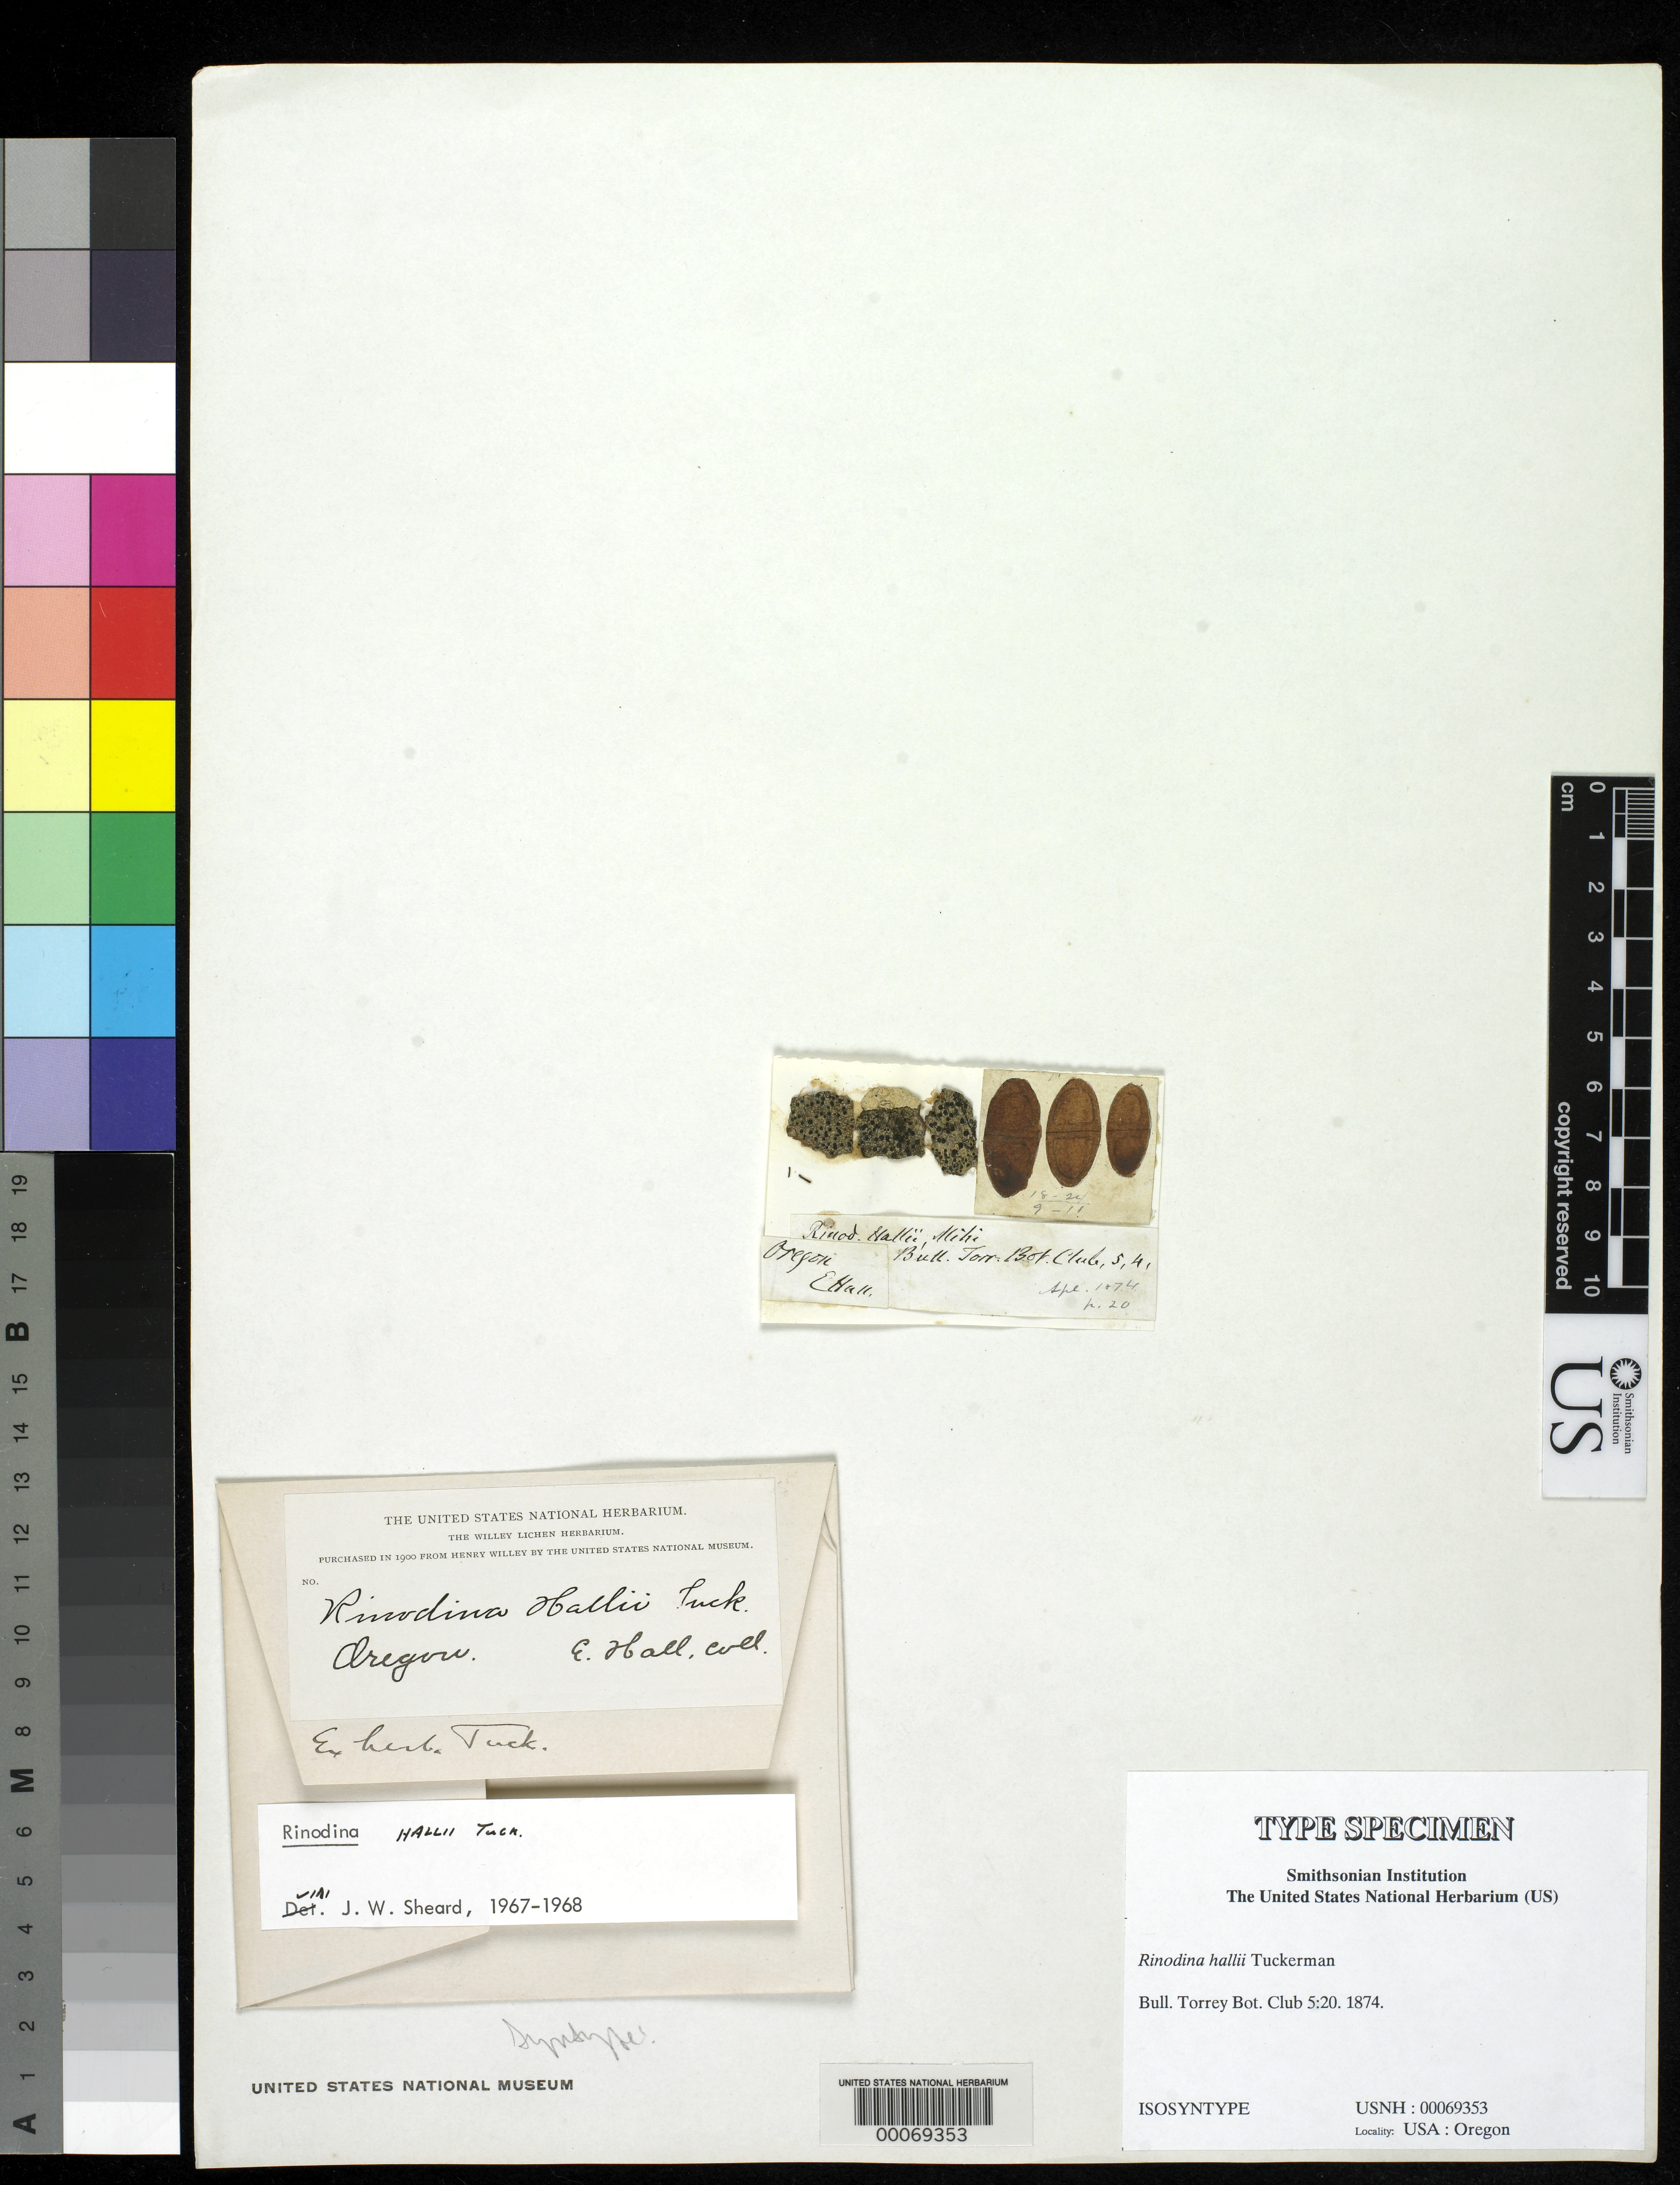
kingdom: Fungi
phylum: Ascomycota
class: Lecanoromycetes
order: Caliciales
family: Physciaceae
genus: Rinodina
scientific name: Rinodina hallii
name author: Tuck.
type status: Isosyntype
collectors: E. Hall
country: United States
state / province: Oregon